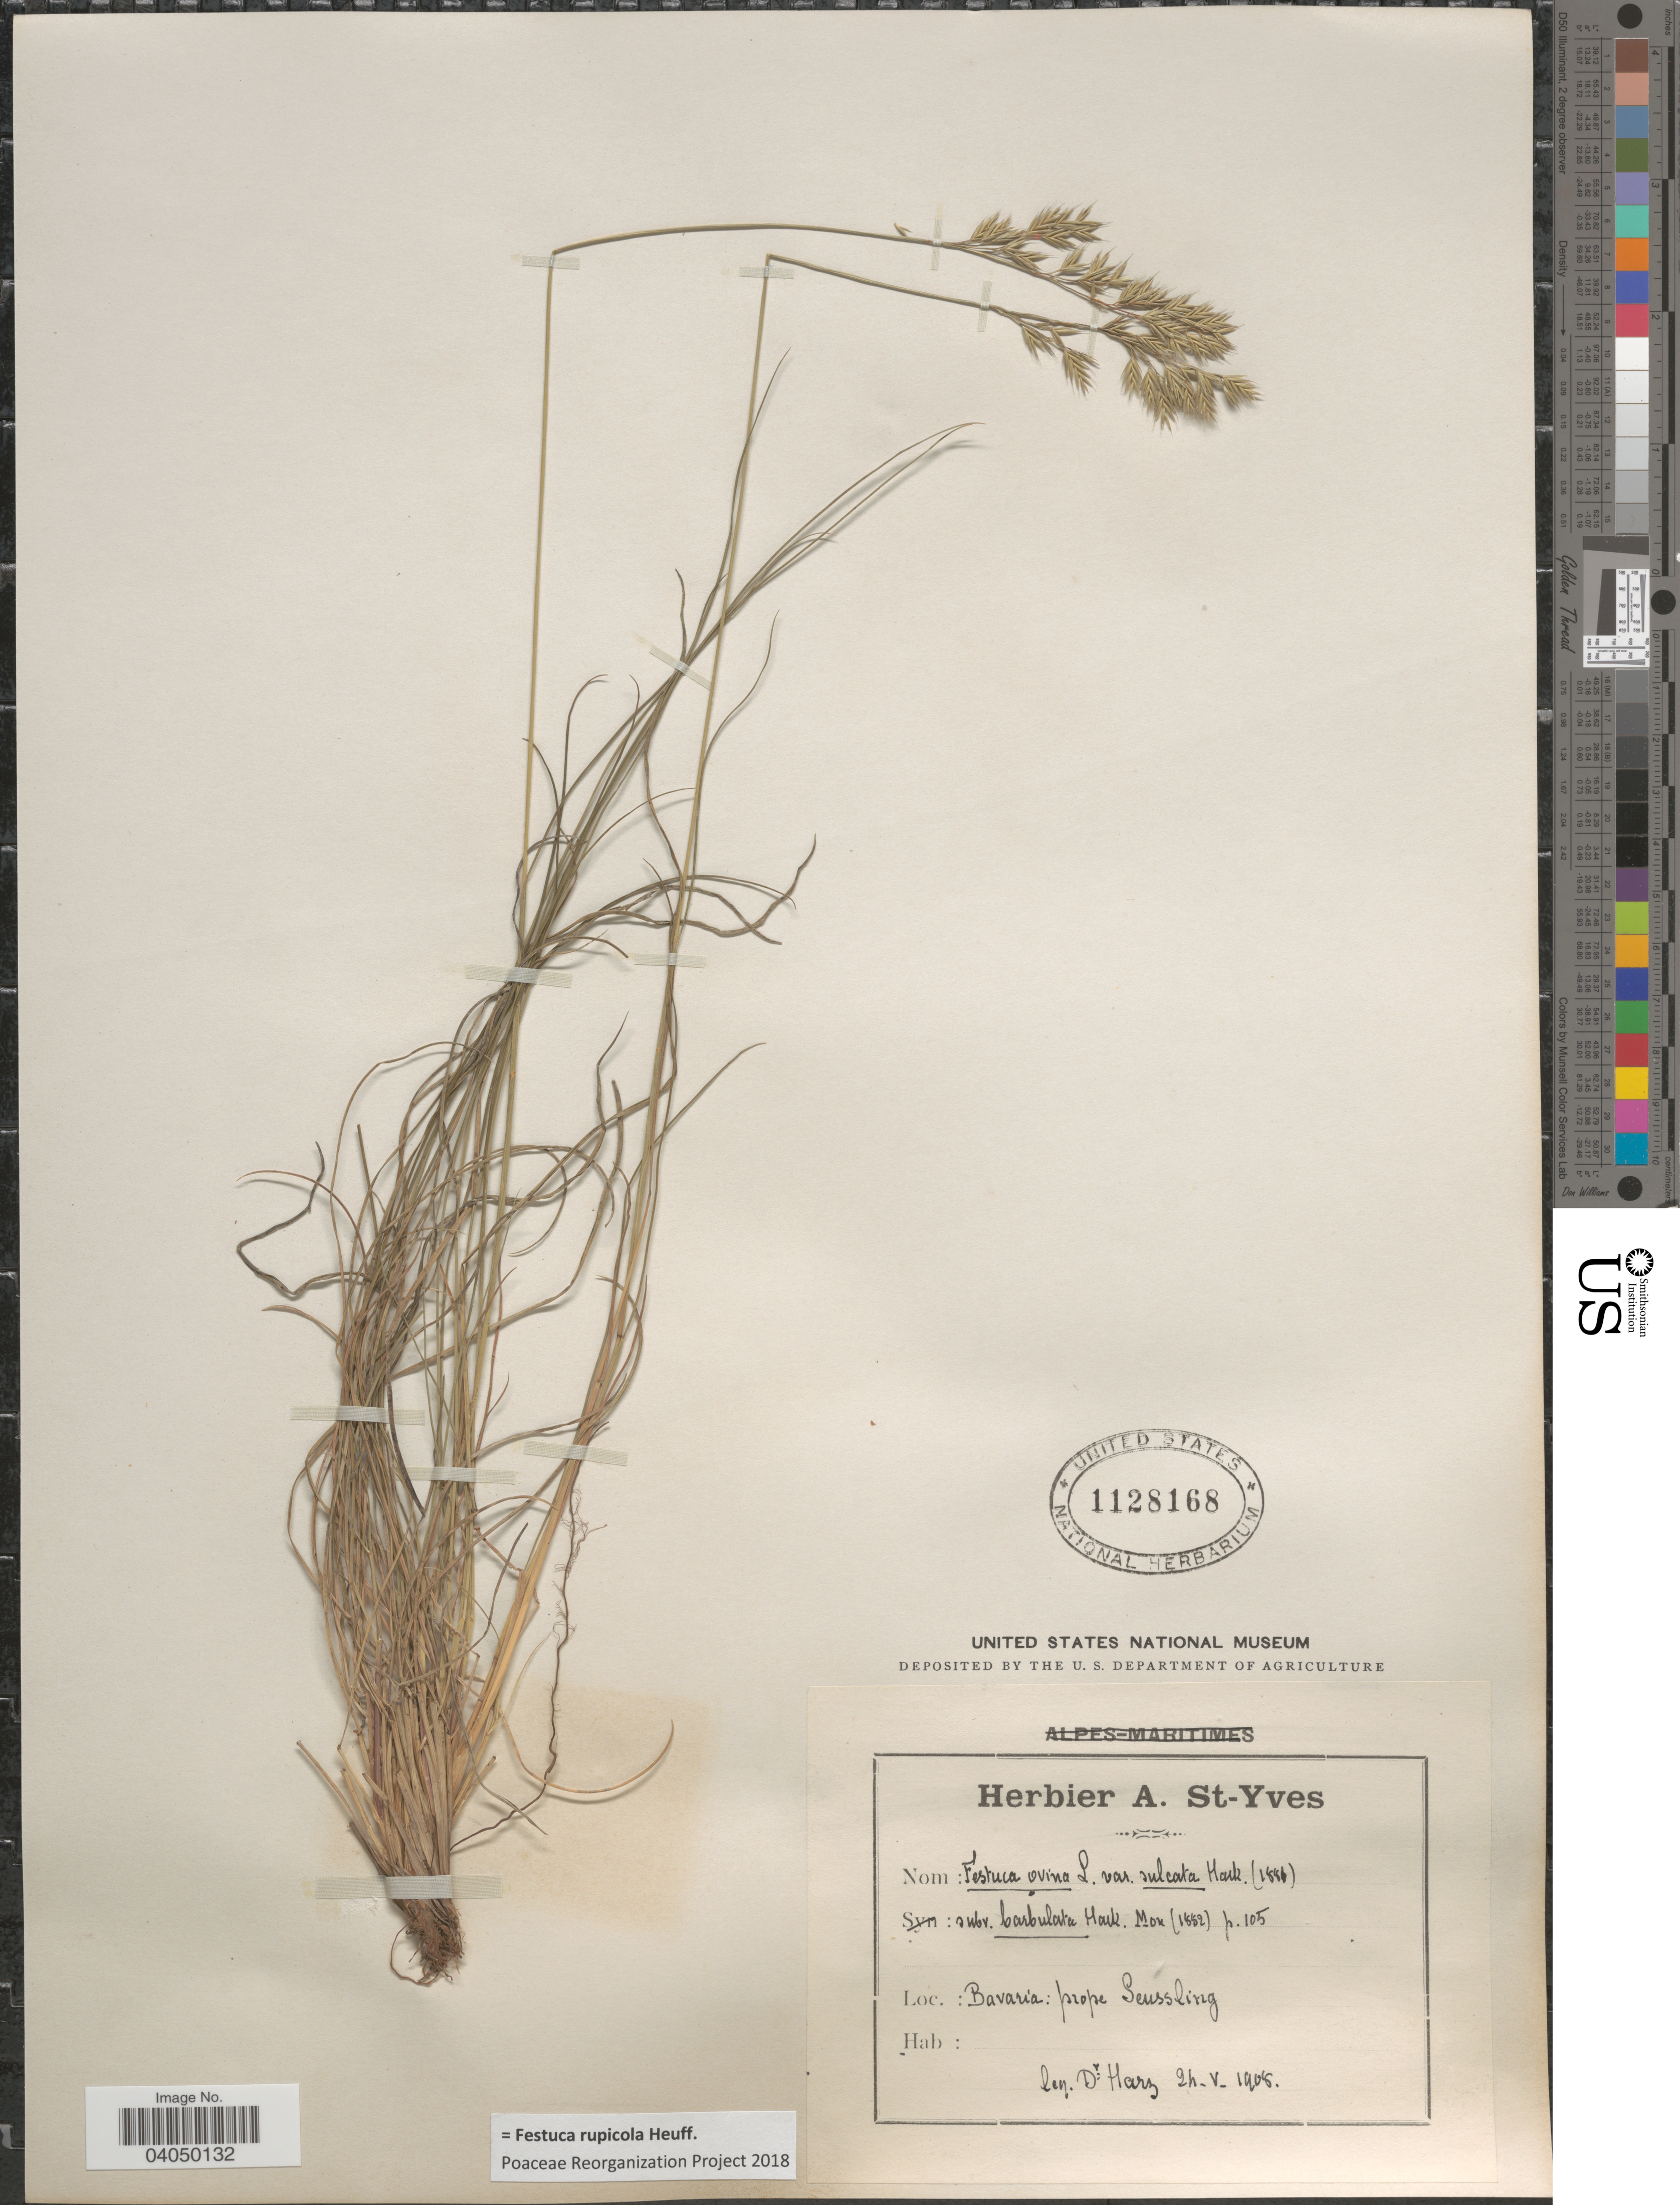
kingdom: Plantae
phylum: Tracheophyta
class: Liliopsida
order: Poales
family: Poaceae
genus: Festuca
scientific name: Festuca rupicola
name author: Heuff.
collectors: -. Harz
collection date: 1905-05-24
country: Germany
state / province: Bayern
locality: Bavaria: prope Seussling.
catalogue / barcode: US 1128168